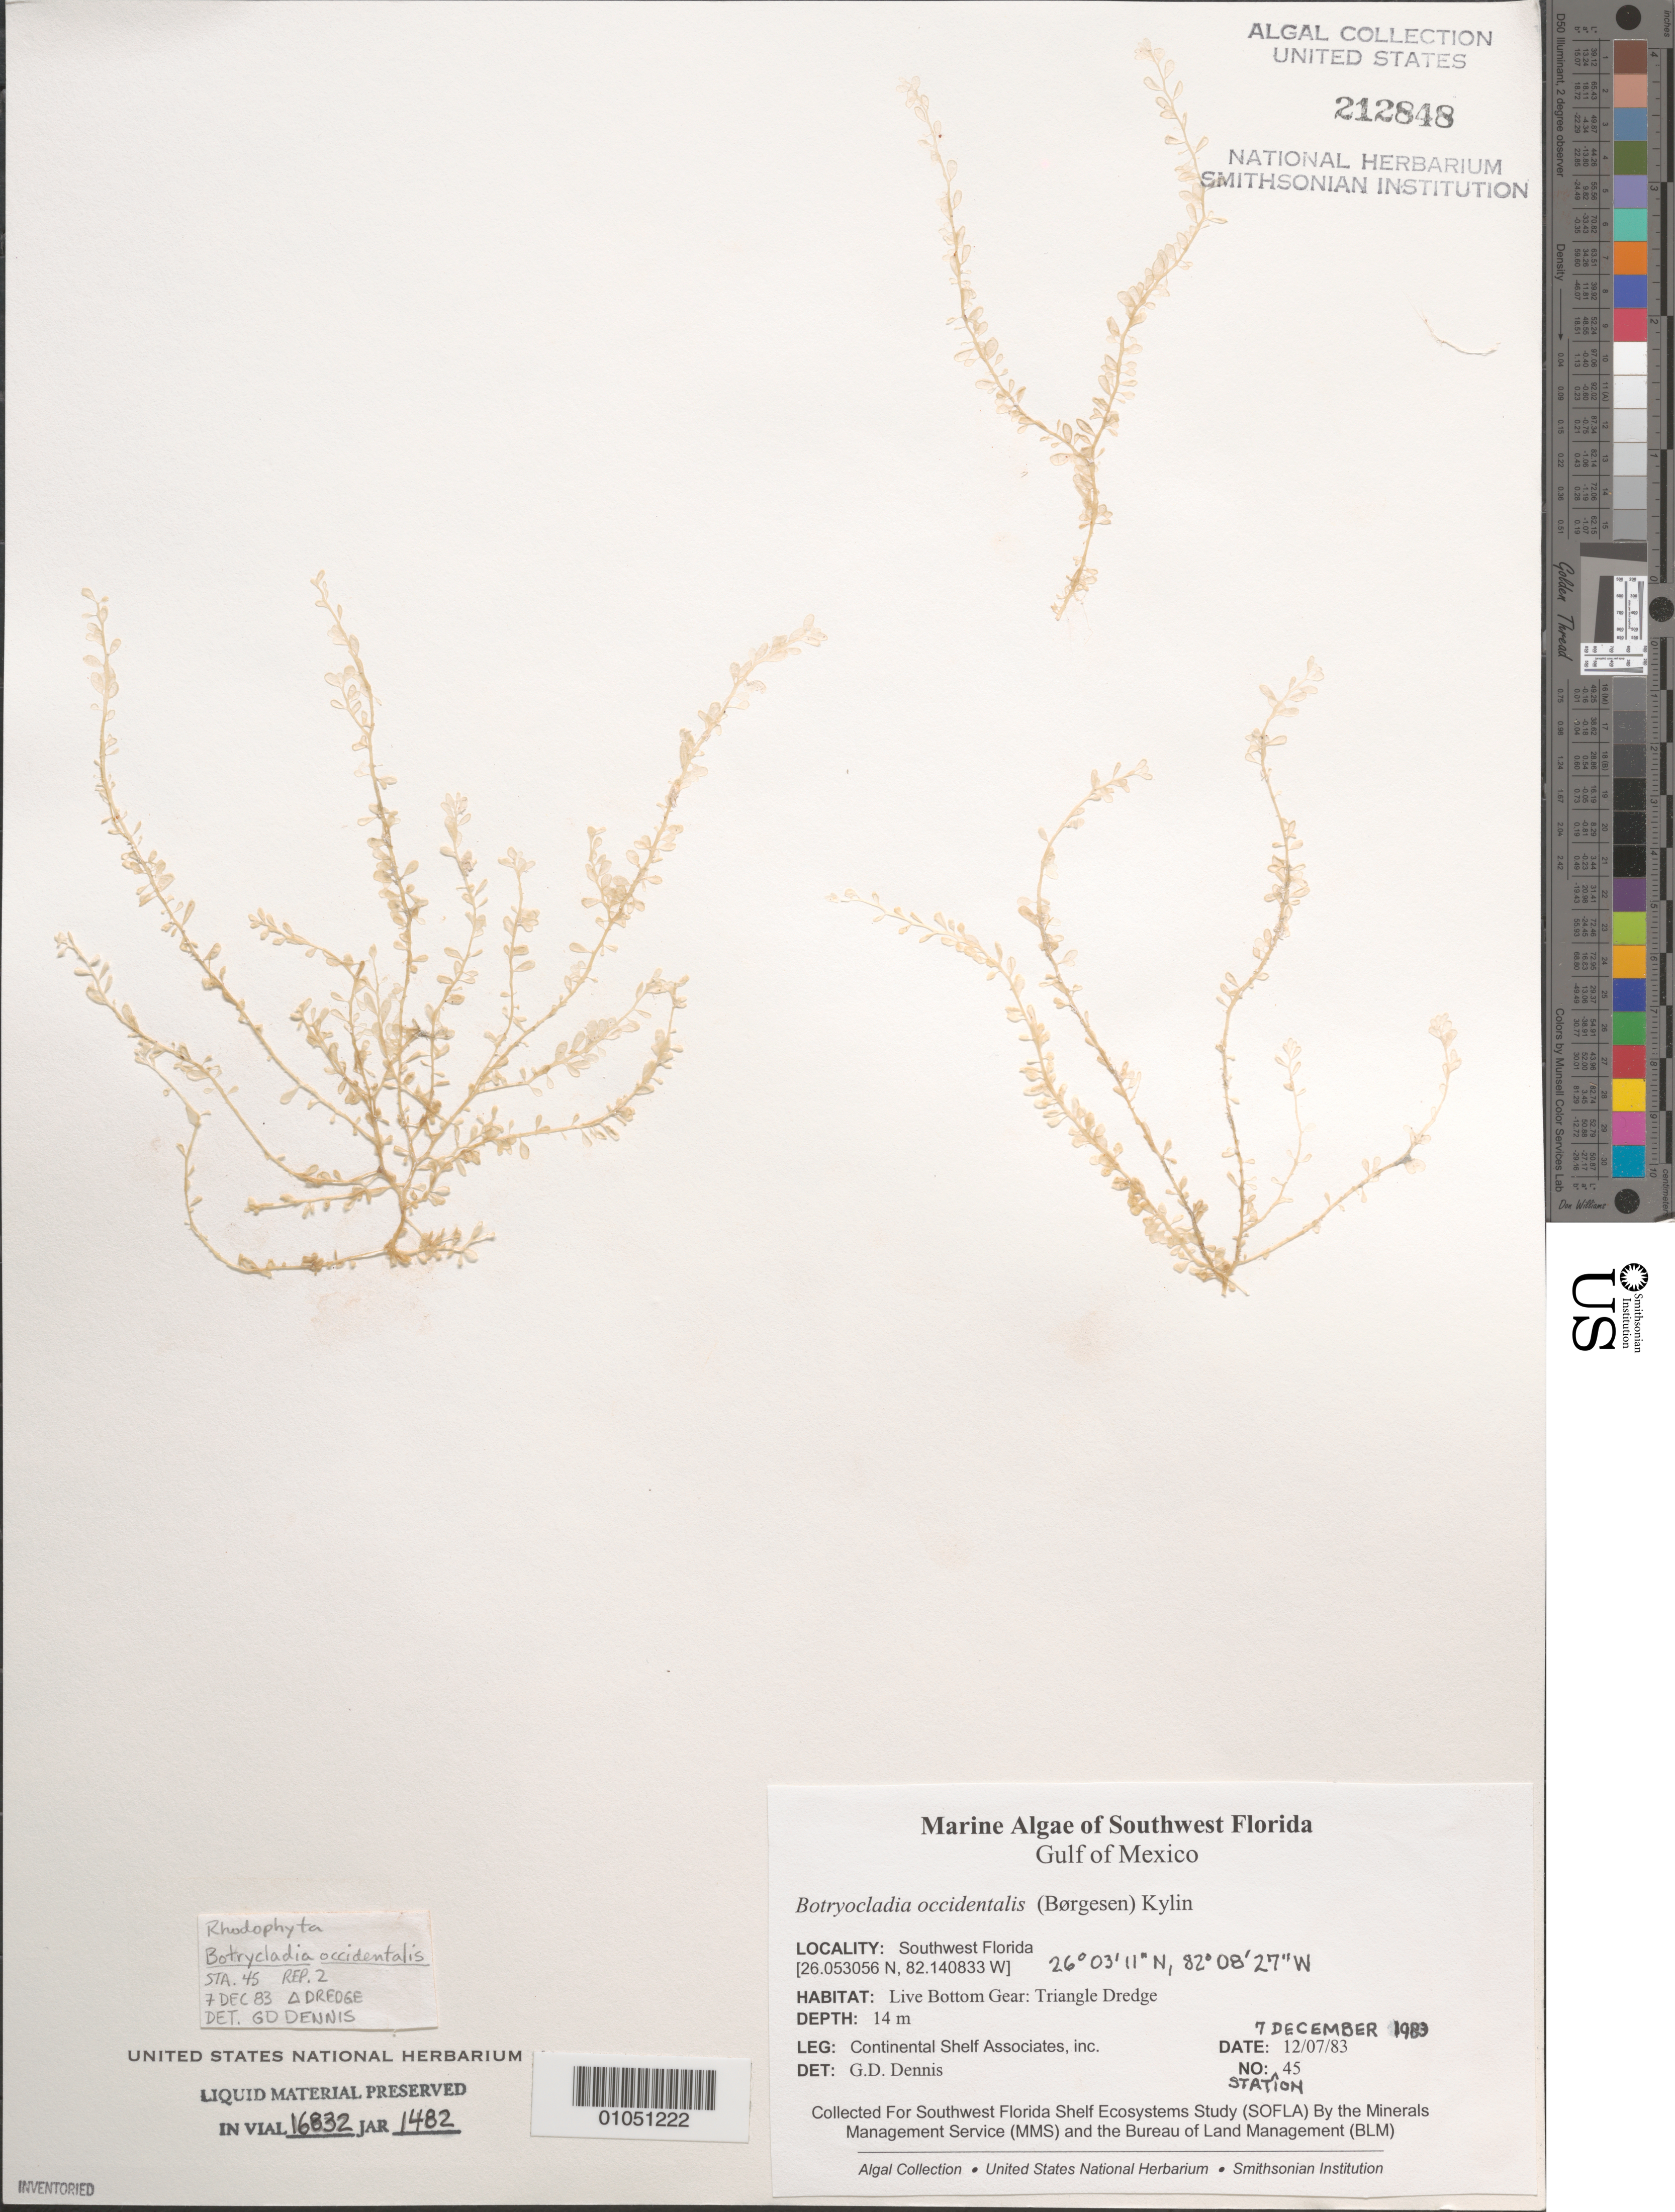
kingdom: Plantae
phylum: Rhodophyta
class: Florideophyceae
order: Rhodymeniales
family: Rhodymeniaceae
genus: Botryocladia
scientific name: Botryocladia occidentalis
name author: (Børgesen) Kylin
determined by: Dennis, G. D.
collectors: Continental Shelf Associates Inc.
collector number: Station 45 Repl 2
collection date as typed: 07 Dec 1983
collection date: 1983-12-07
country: United States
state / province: Florida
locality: Gulf of Mexico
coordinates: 26 03'11"N, 82 08'27"W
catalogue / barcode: US 212848